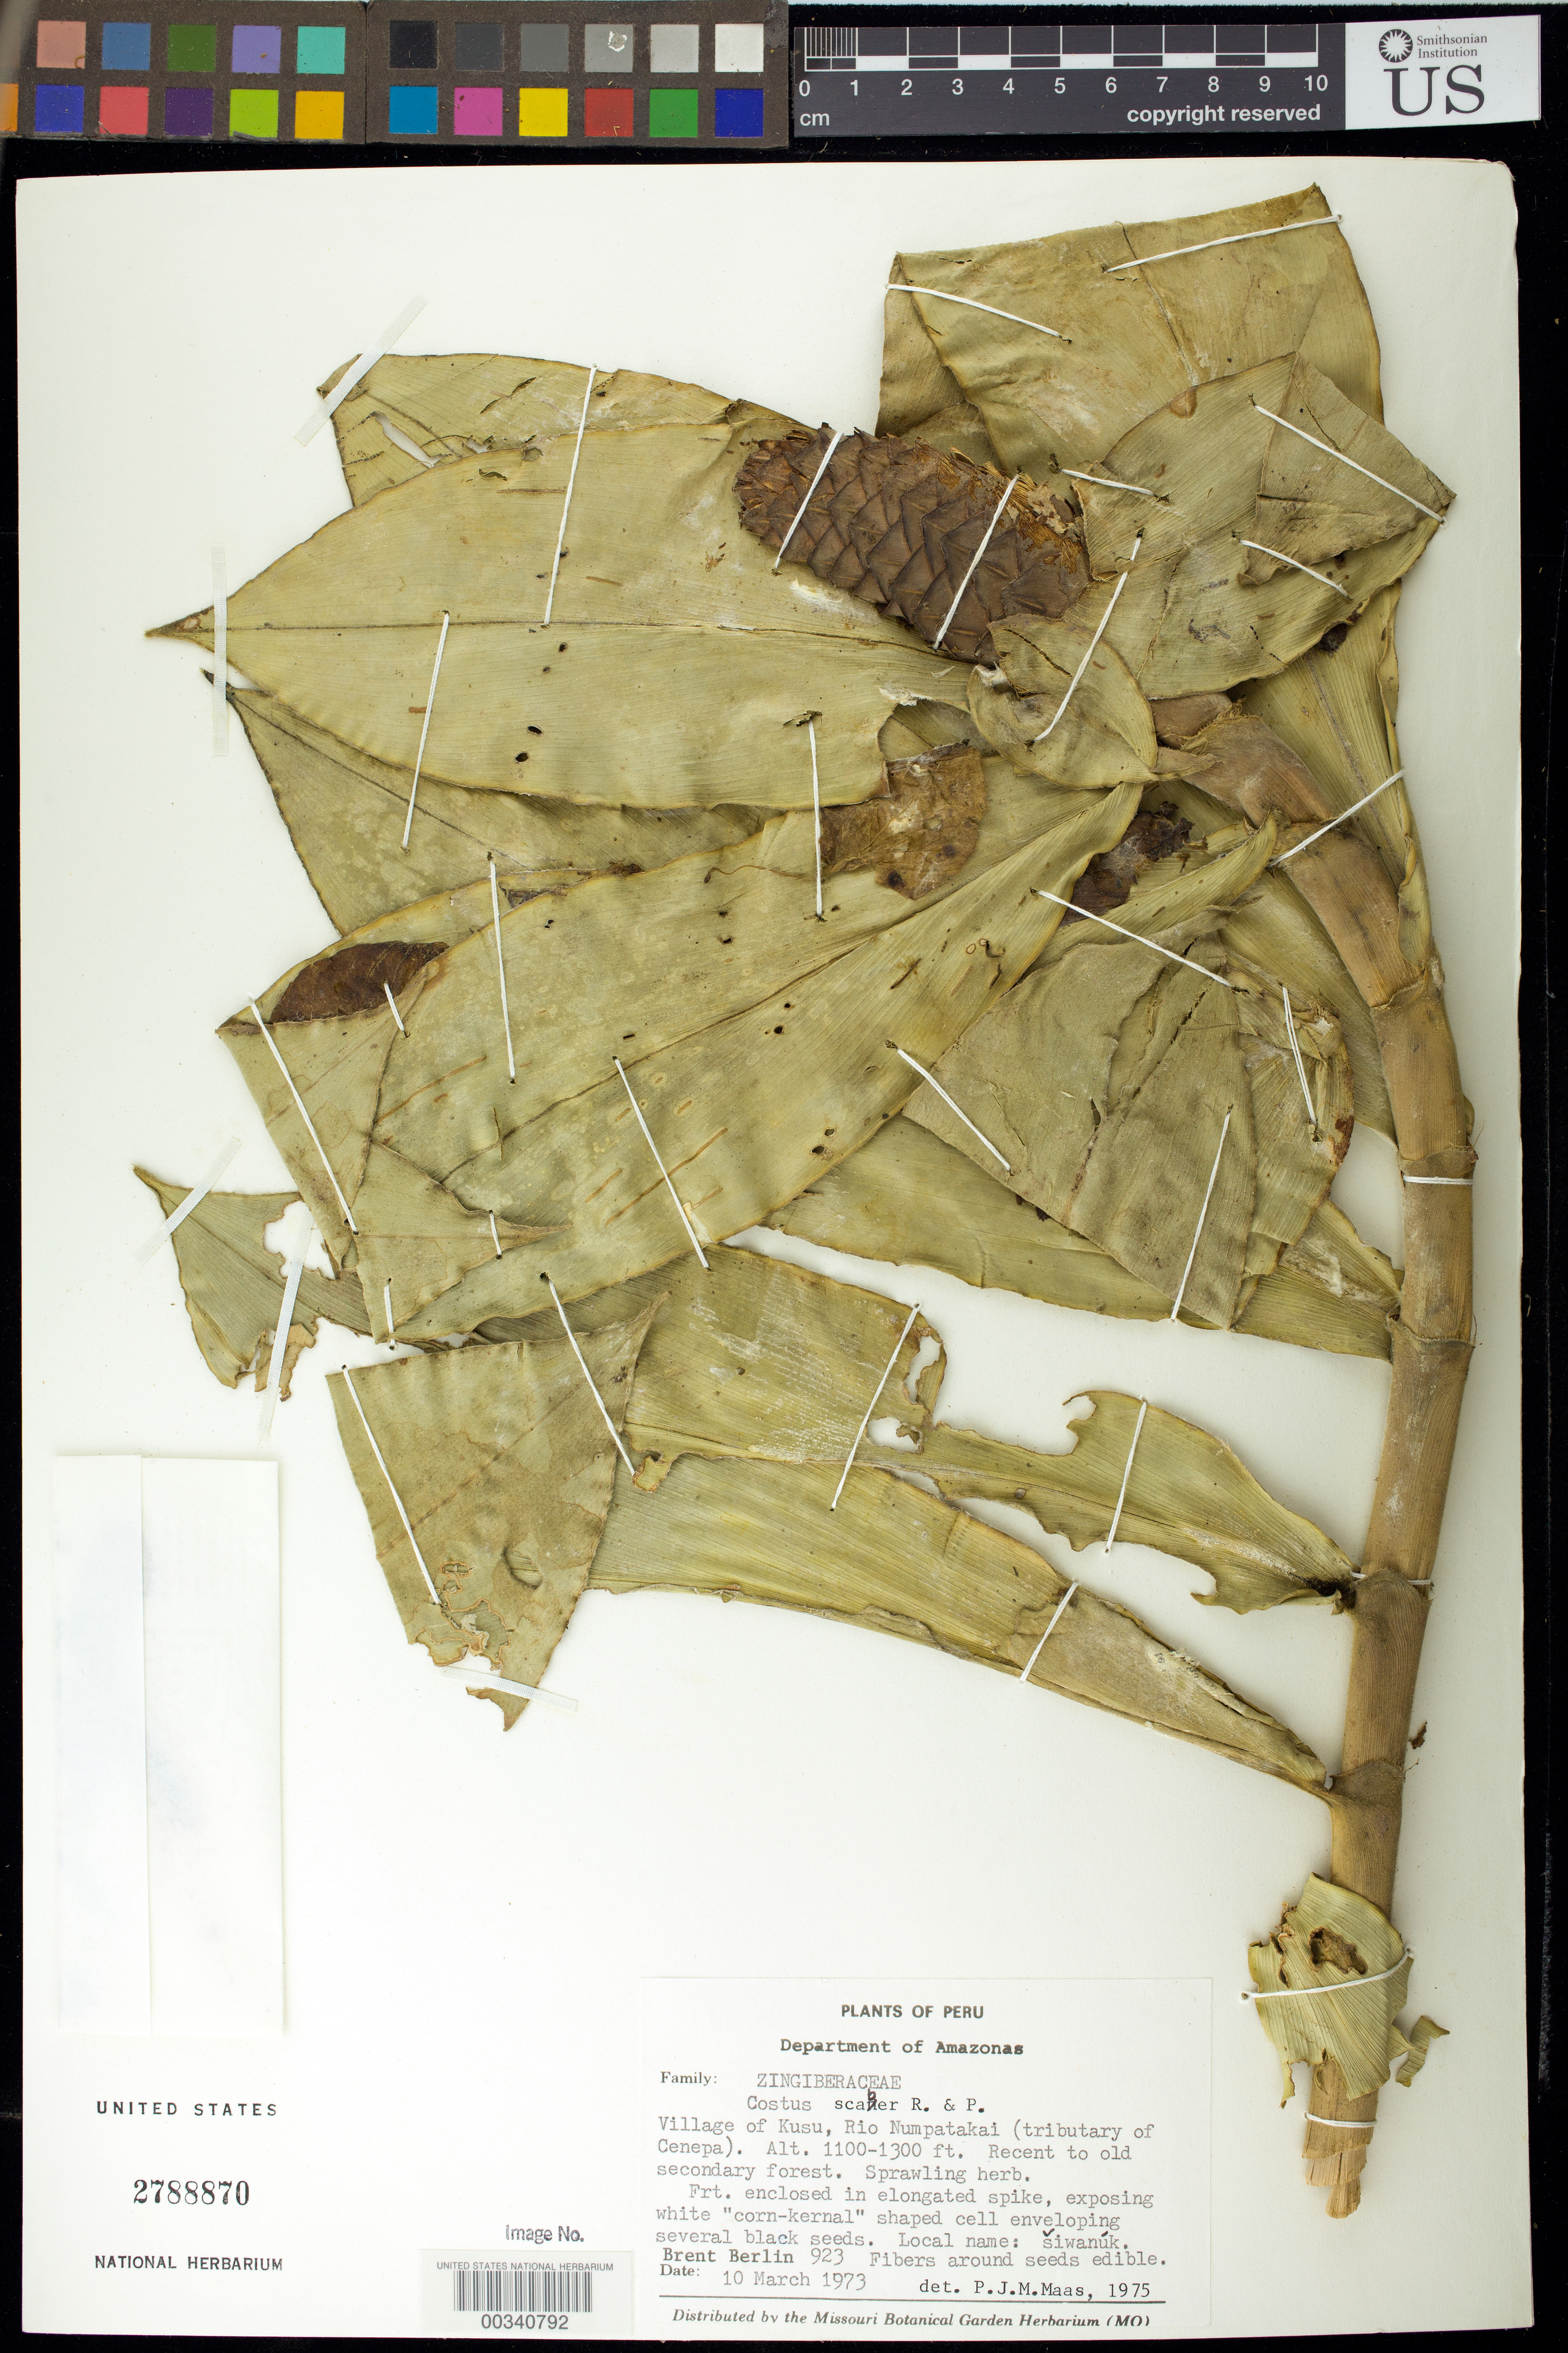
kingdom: Plantae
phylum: Tracheophyta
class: Liliopsida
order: Zingiberales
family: Costaceae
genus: Costus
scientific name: Costus scaber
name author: Ruiz & Pav.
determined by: Maas, Paul J. M.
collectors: B. Berlin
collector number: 923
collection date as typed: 10 Mar 1973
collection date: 1973-03-10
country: Peru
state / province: Amazonas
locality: village of Kusu, Río Numpatakai (tributary of Cenepa)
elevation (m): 335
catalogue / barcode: US 2788870